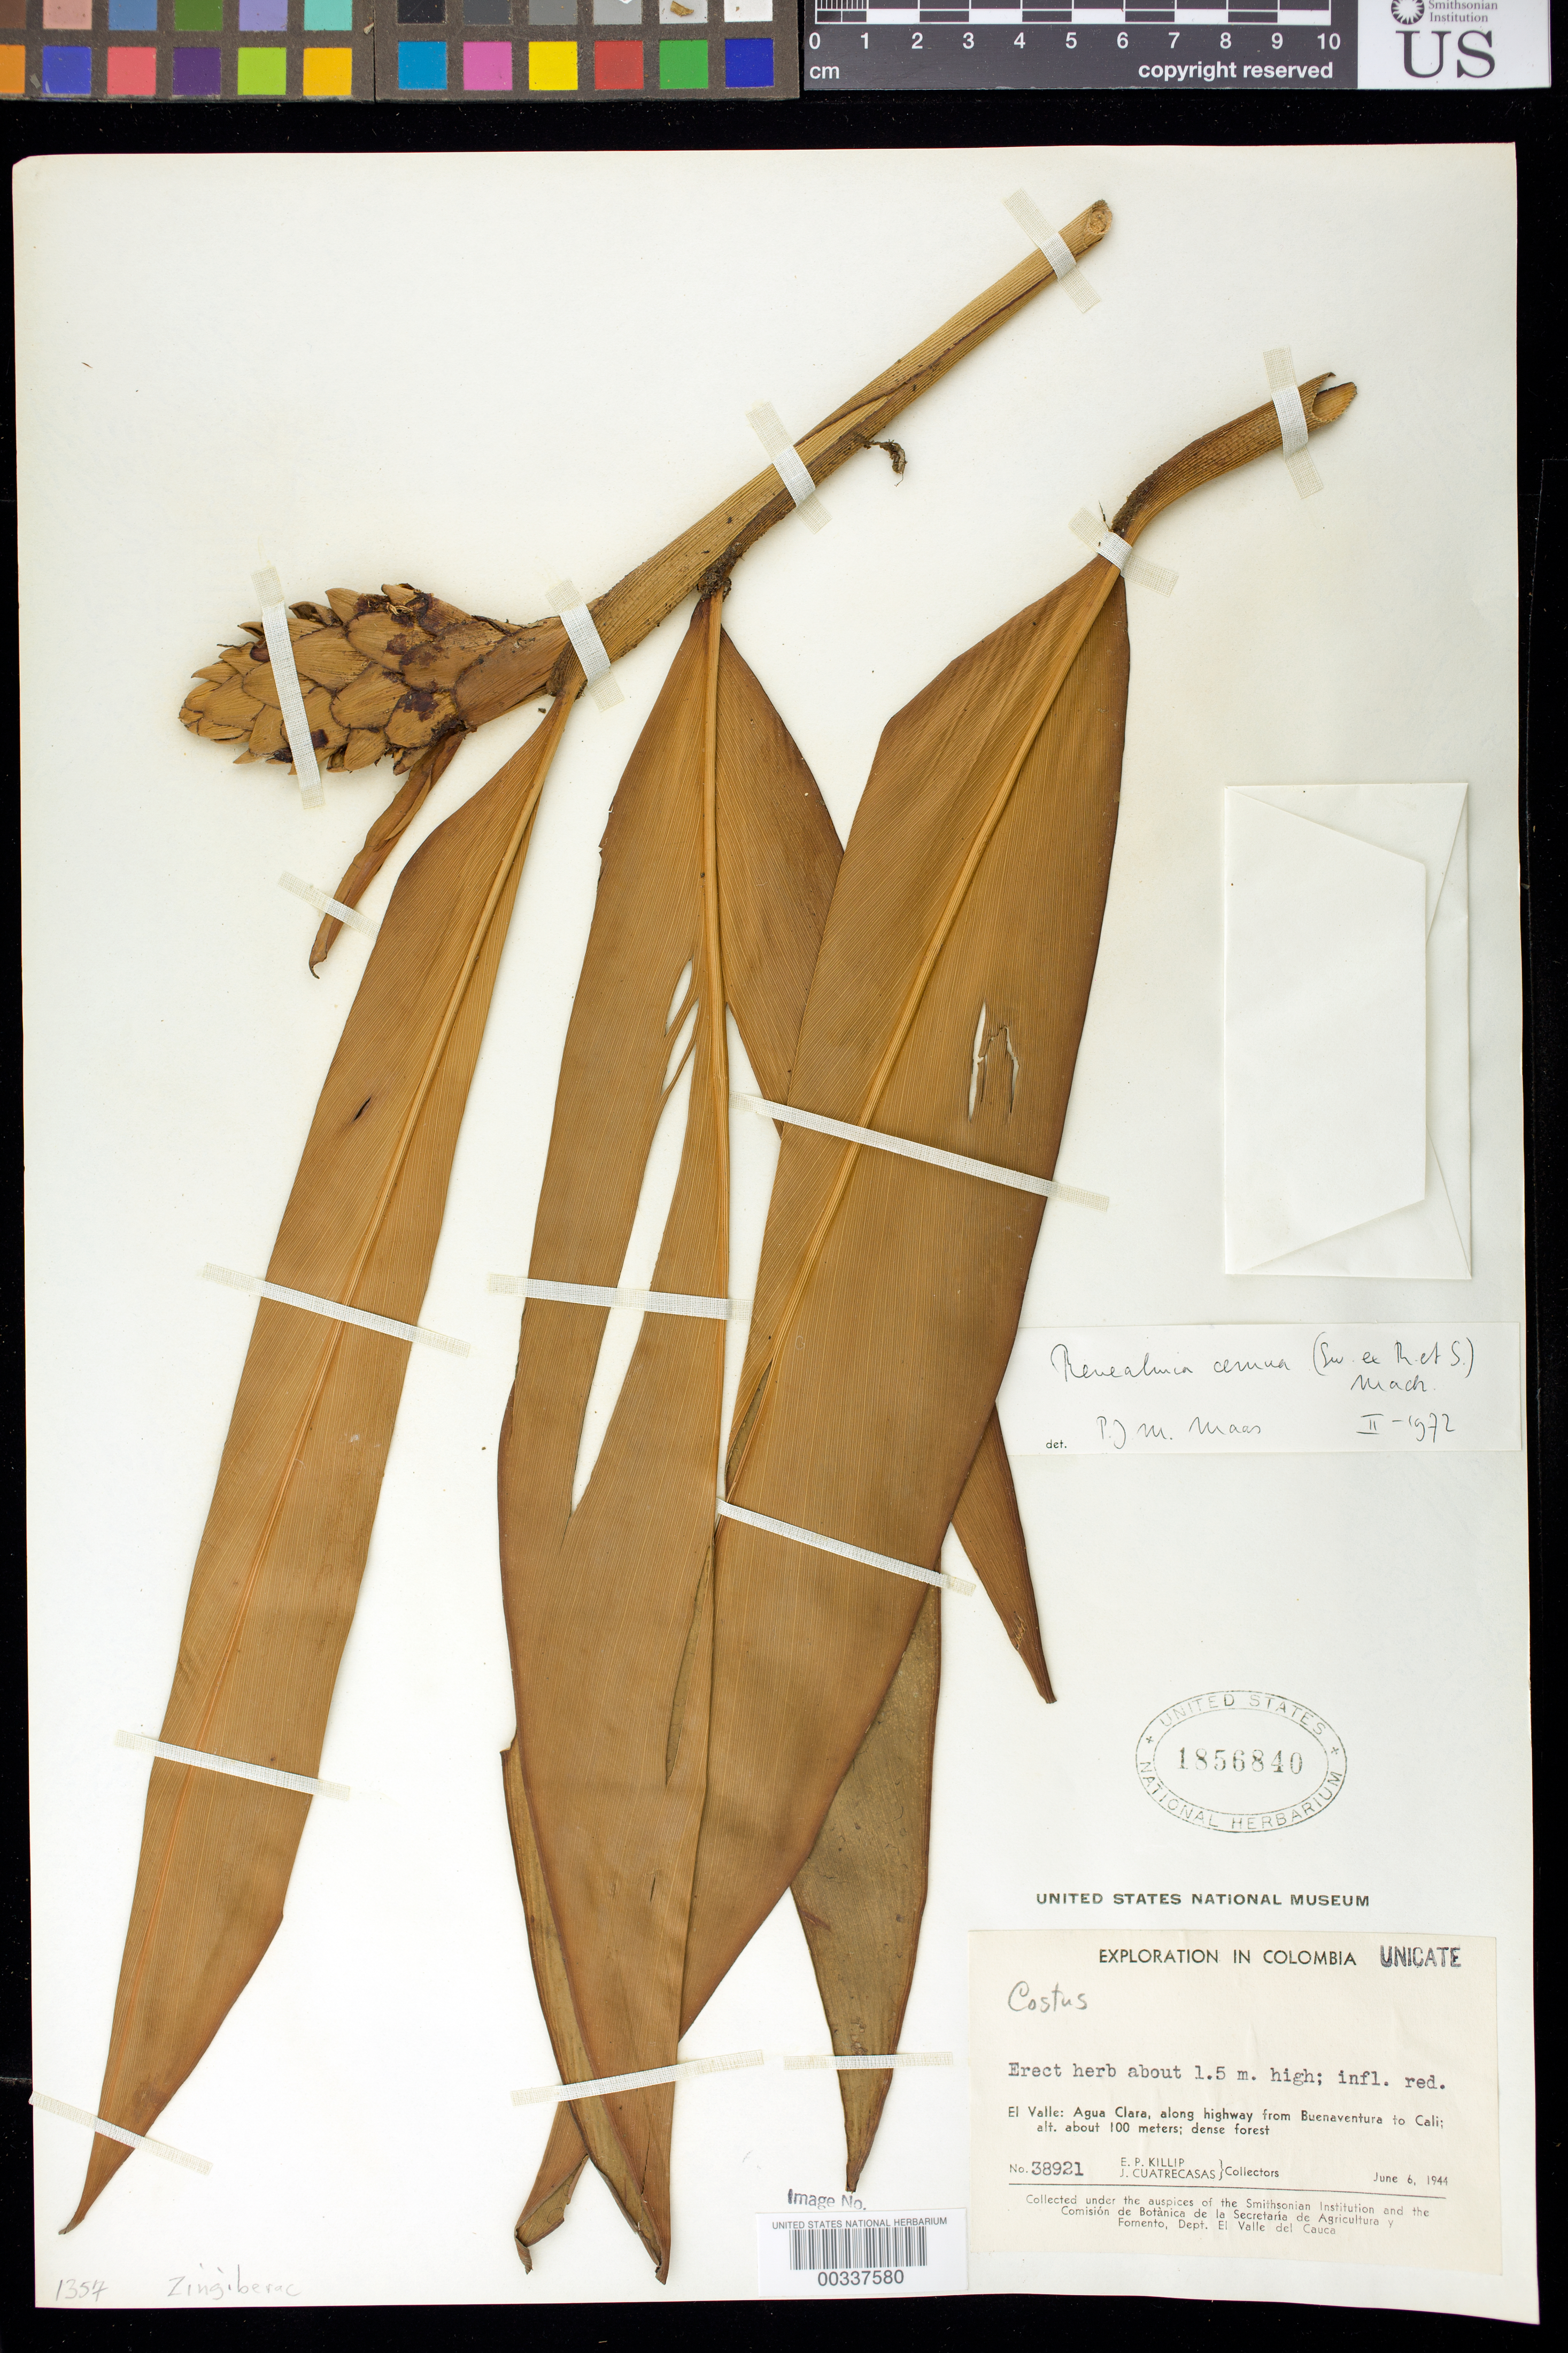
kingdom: Plantae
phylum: Tracheophyta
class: Liliopsida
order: Zingiberales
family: Zingiberaceae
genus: Renealmia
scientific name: Renealmia cernua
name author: (Sw. ex Roem. & Schult.) J.F. Macbr.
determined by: Maas, Paul J. M.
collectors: E. P. Killip & J. Cuatrecasas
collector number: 38921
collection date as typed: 06 Jun 1944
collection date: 1944-06-06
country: Colombia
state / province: Valle del Cauca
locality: Agua Clara, along highway from Buena Ventura to Cali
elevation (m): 100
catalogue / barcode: US 1856840